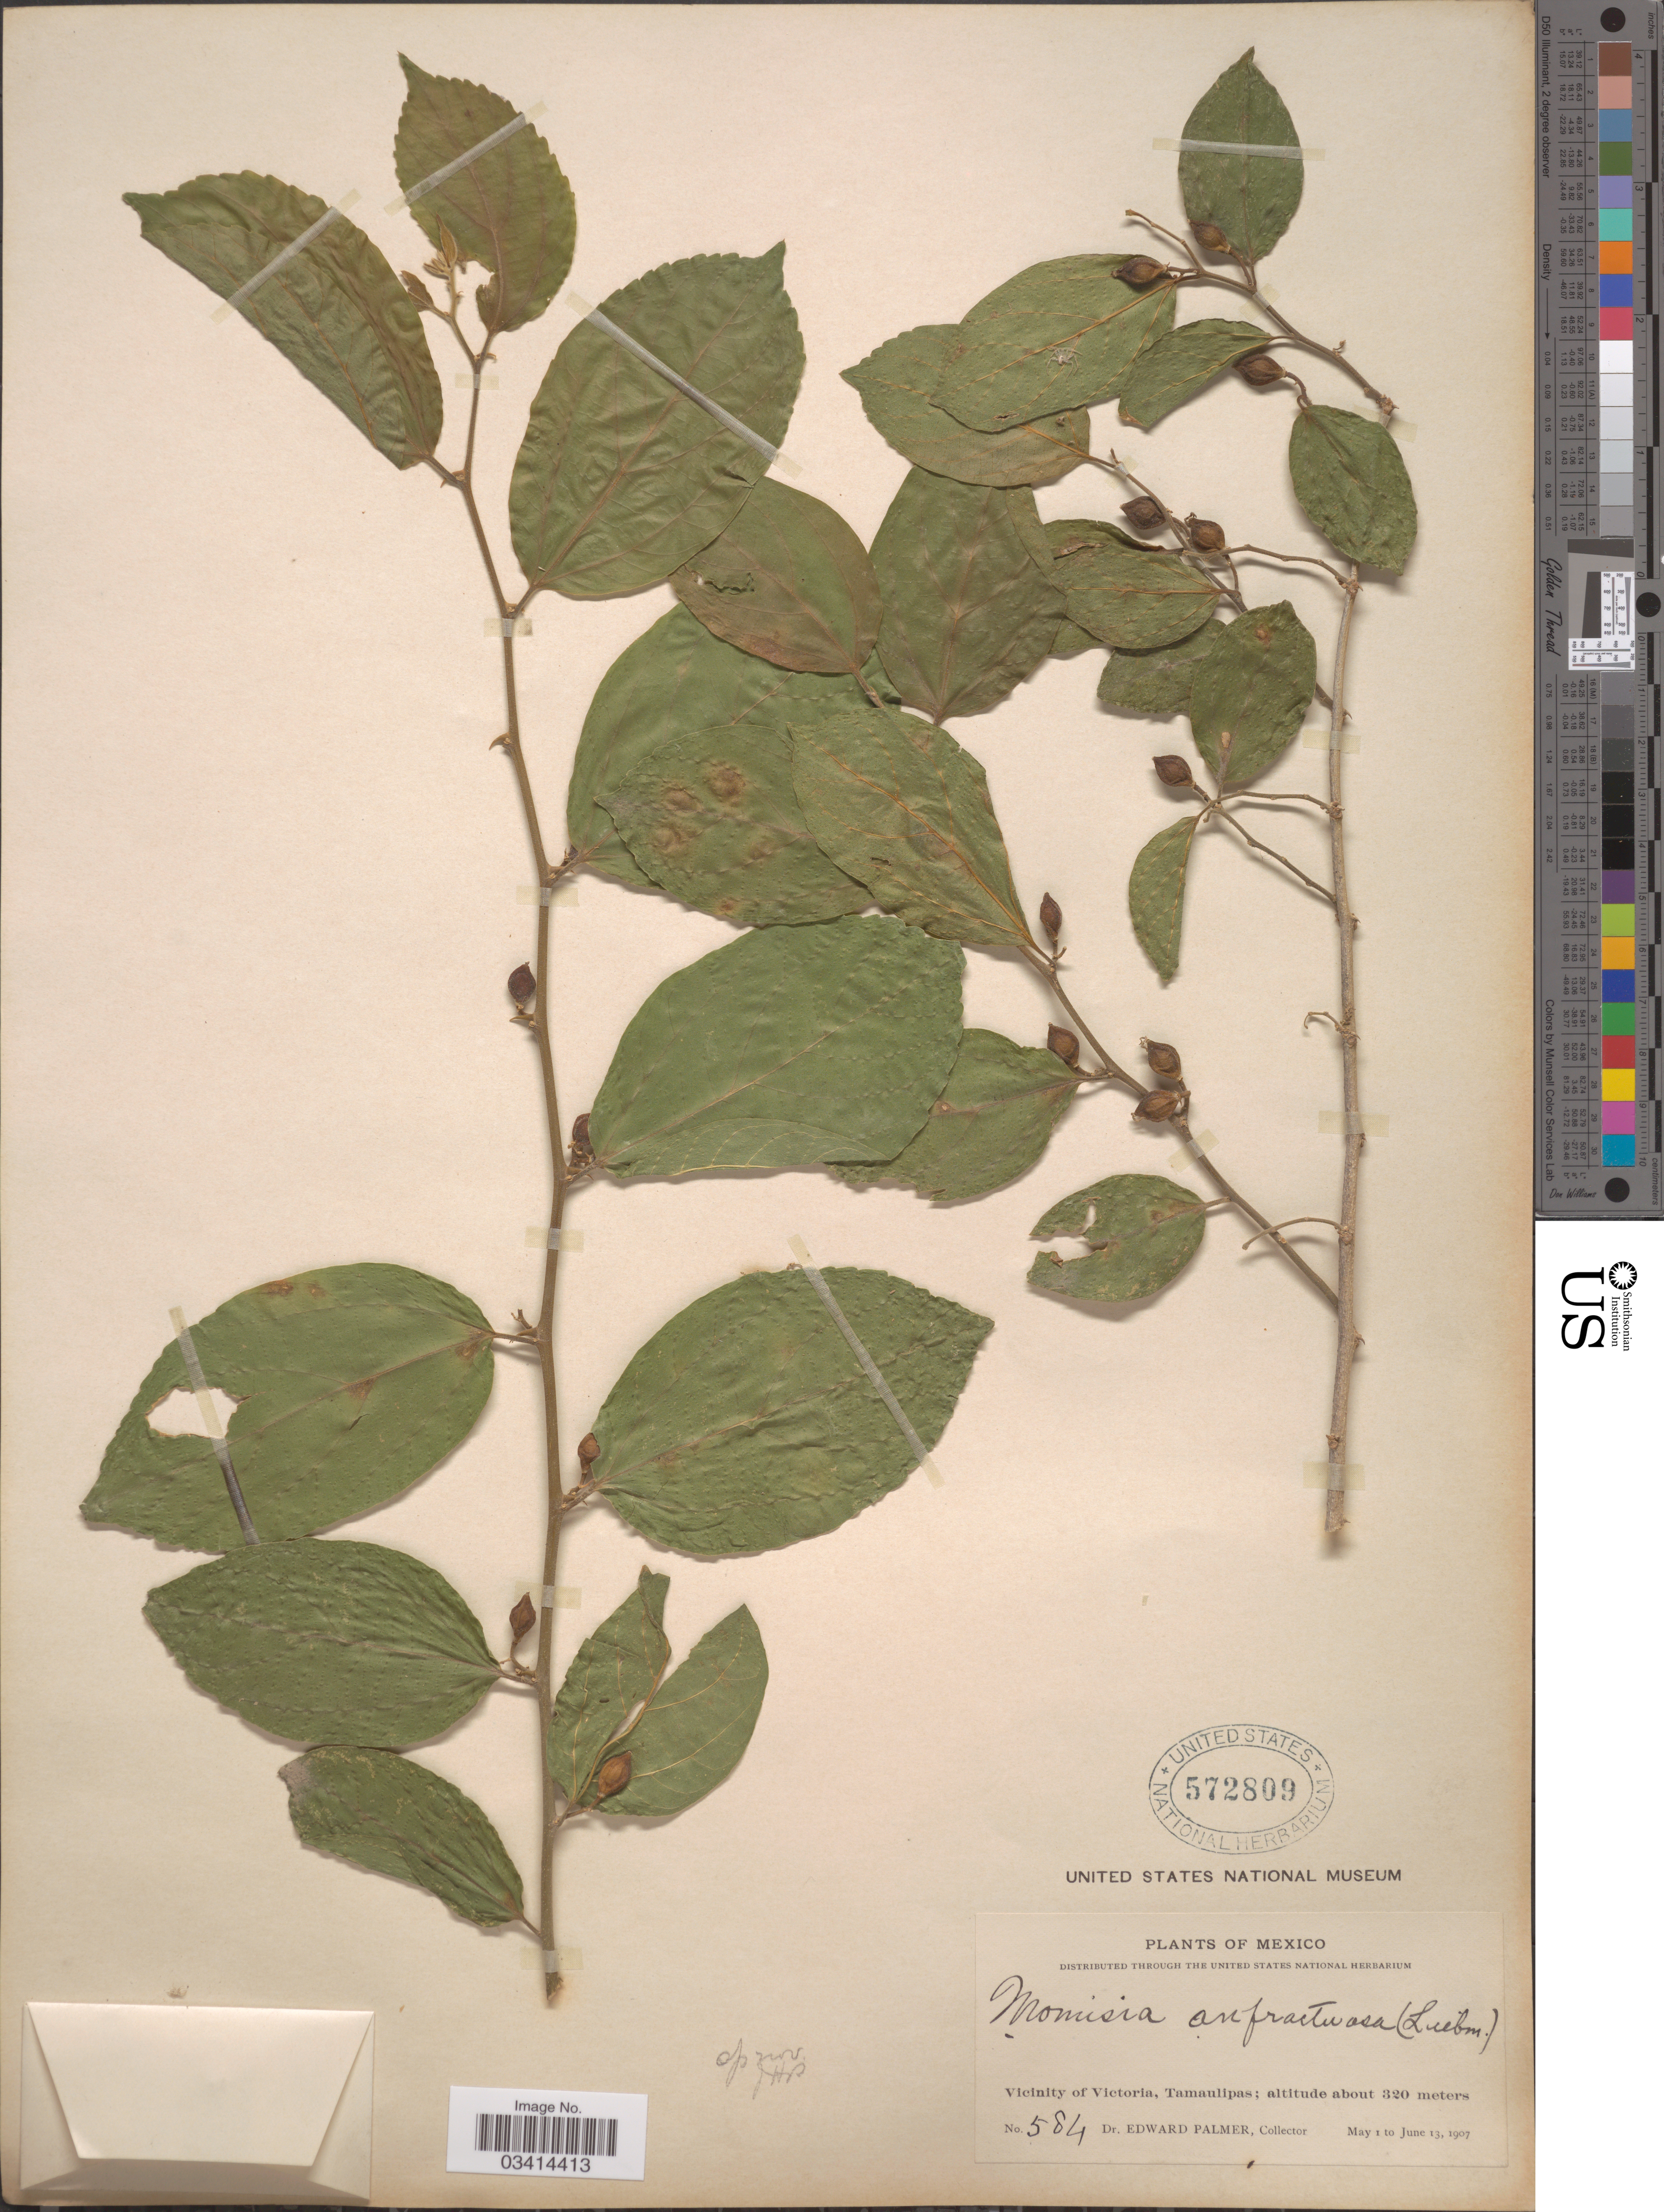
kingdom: Plantae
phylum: Tracheophyta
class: Magnoliopsida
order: Rosales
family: Cannabaceae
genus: Celtis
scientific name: Celtis iguanaea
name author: (Jacq.) Sarg.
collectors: E. Palmer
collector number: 584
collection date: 1907-05-01/1907-06-13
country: Mexico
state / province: Tamaulipas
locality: Vicinity of Victoria.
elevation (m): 320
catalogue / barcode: US 572809